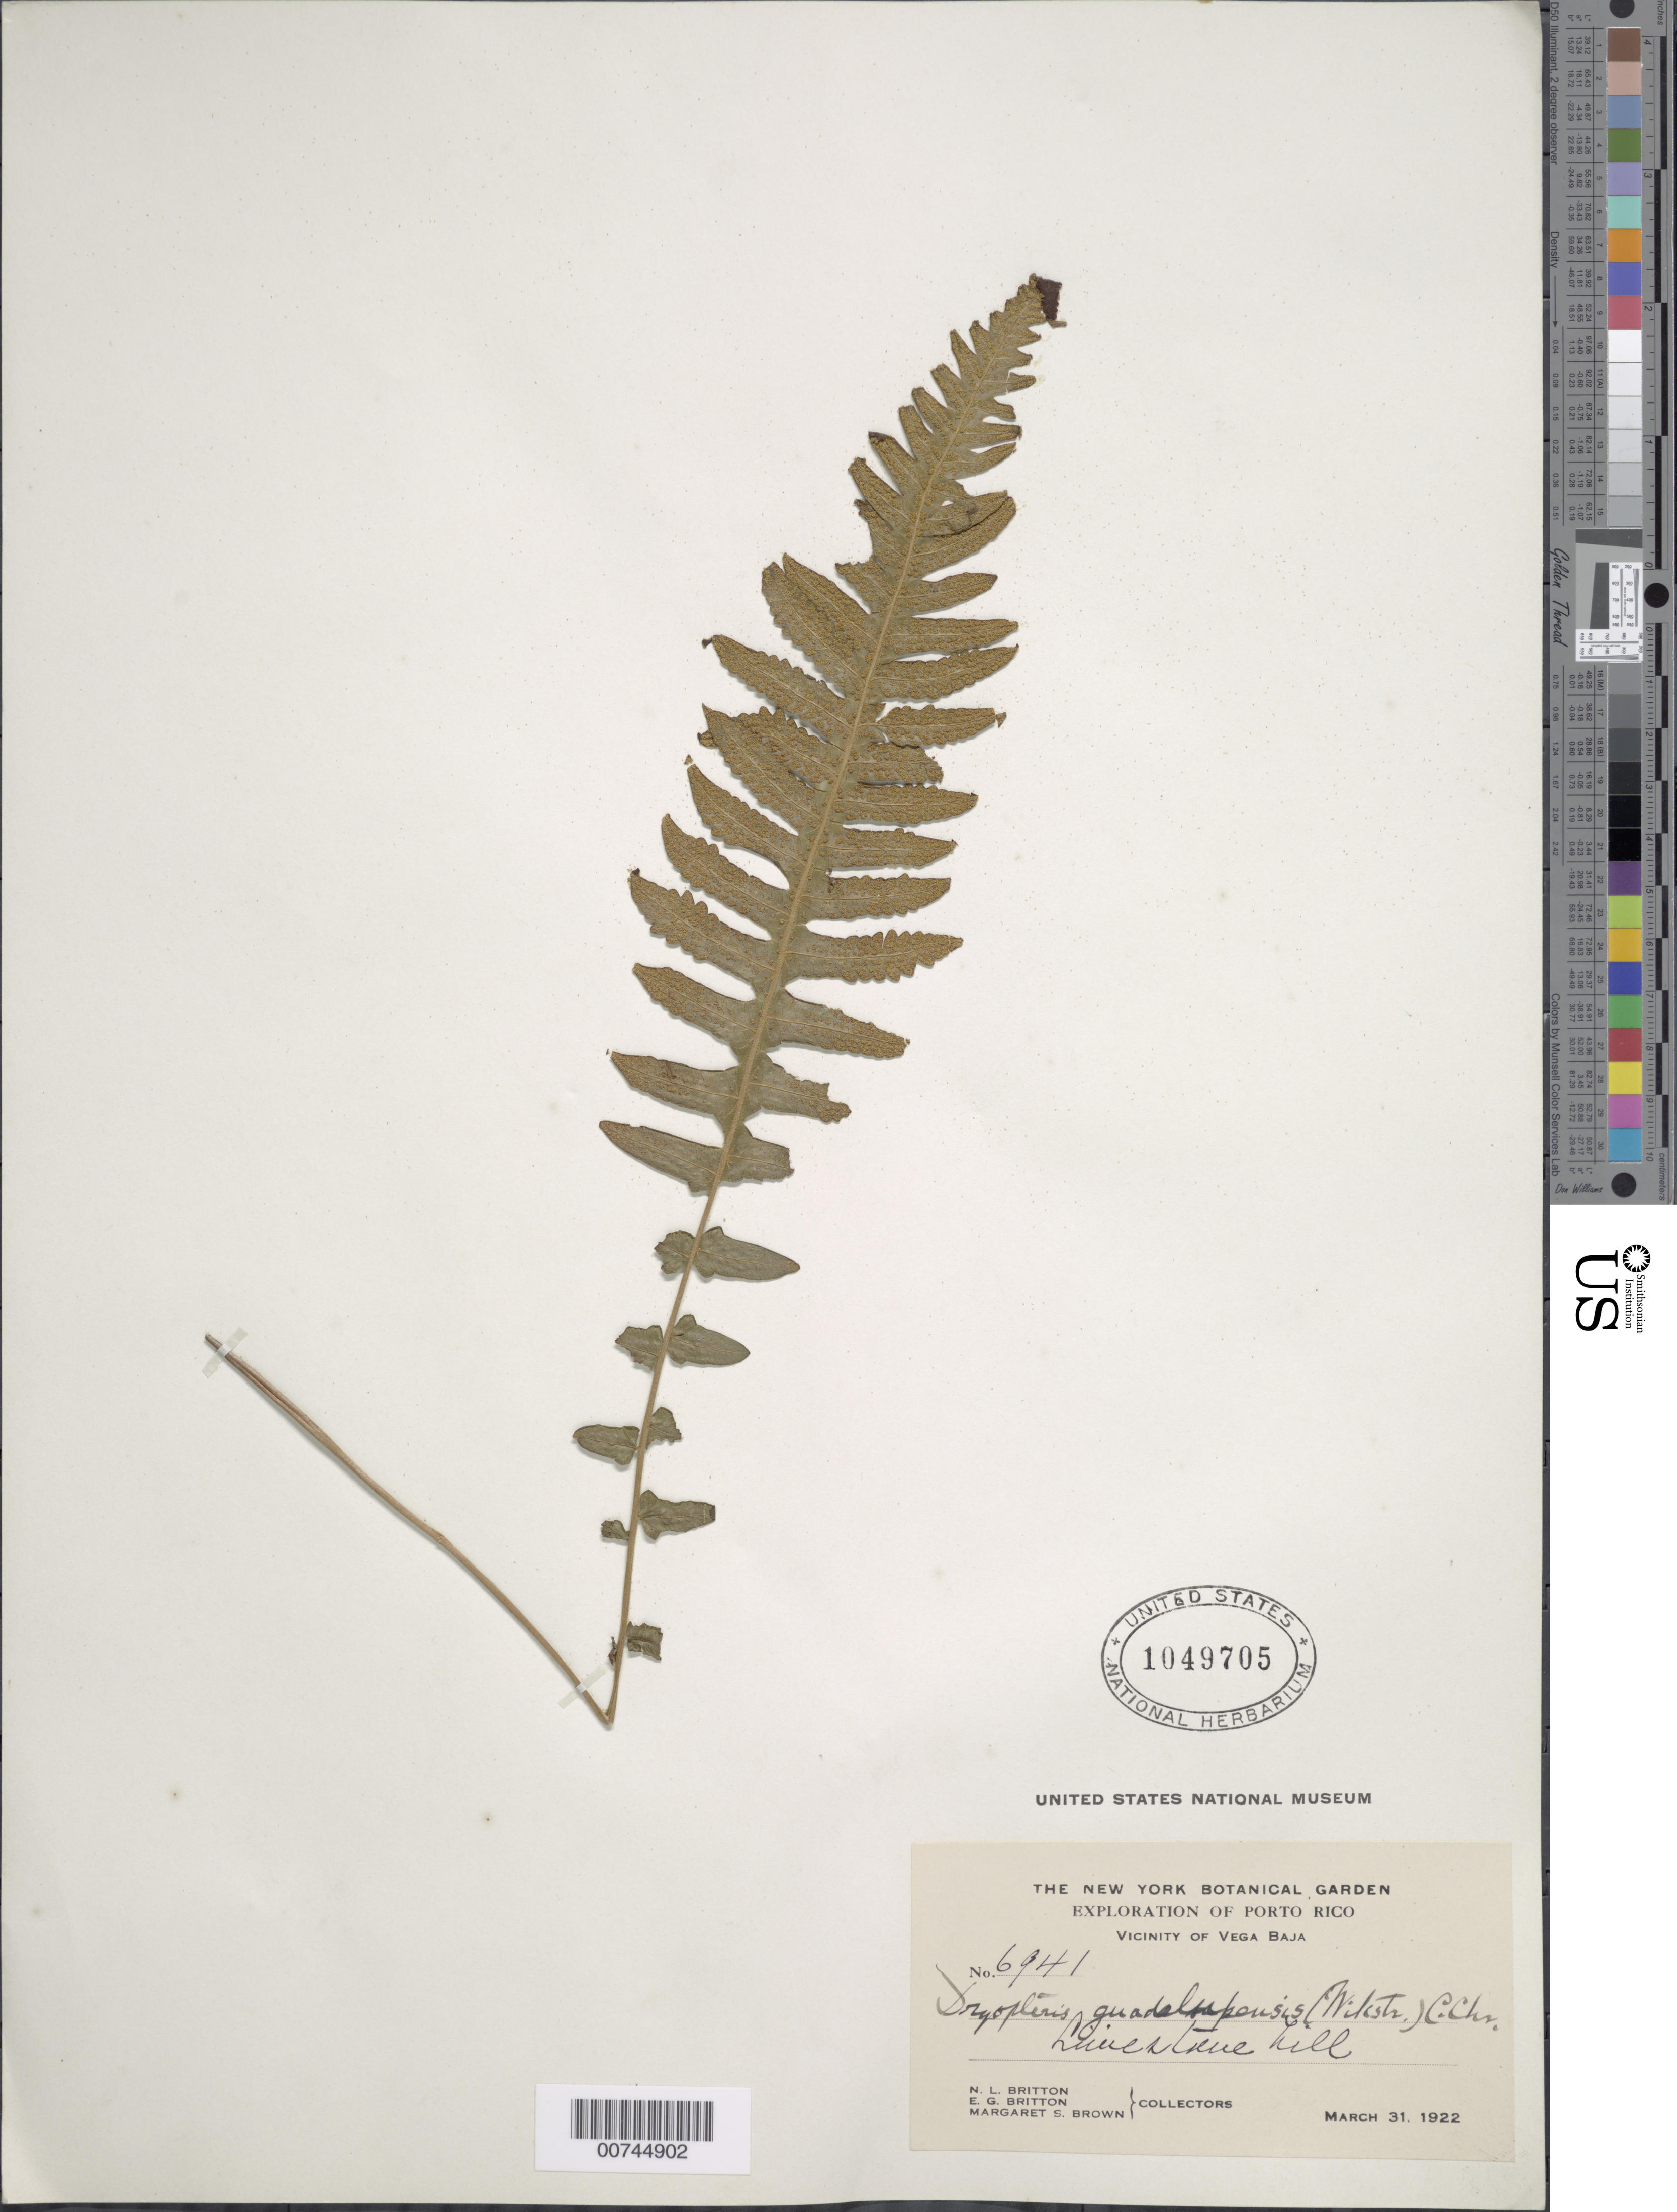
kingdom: Plantae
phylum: Tracheophyta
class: Polypodiopsida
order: Polypodiales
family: Thelypteridaceae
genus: Goniopteris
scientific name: Goniopteris guadelupensis (Wikstr.) comb. nov., ined 2015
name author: (Wikstr.)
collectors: N. Britton, E. G. Britton & M. S. Brown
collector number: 6941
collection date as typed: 31 Mar 1922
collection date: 1922-03-31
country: Puerto Rico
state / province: Vega Baja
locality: Vicinity of Vega Baja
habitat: Limestone Hill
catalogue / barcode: US 1049705